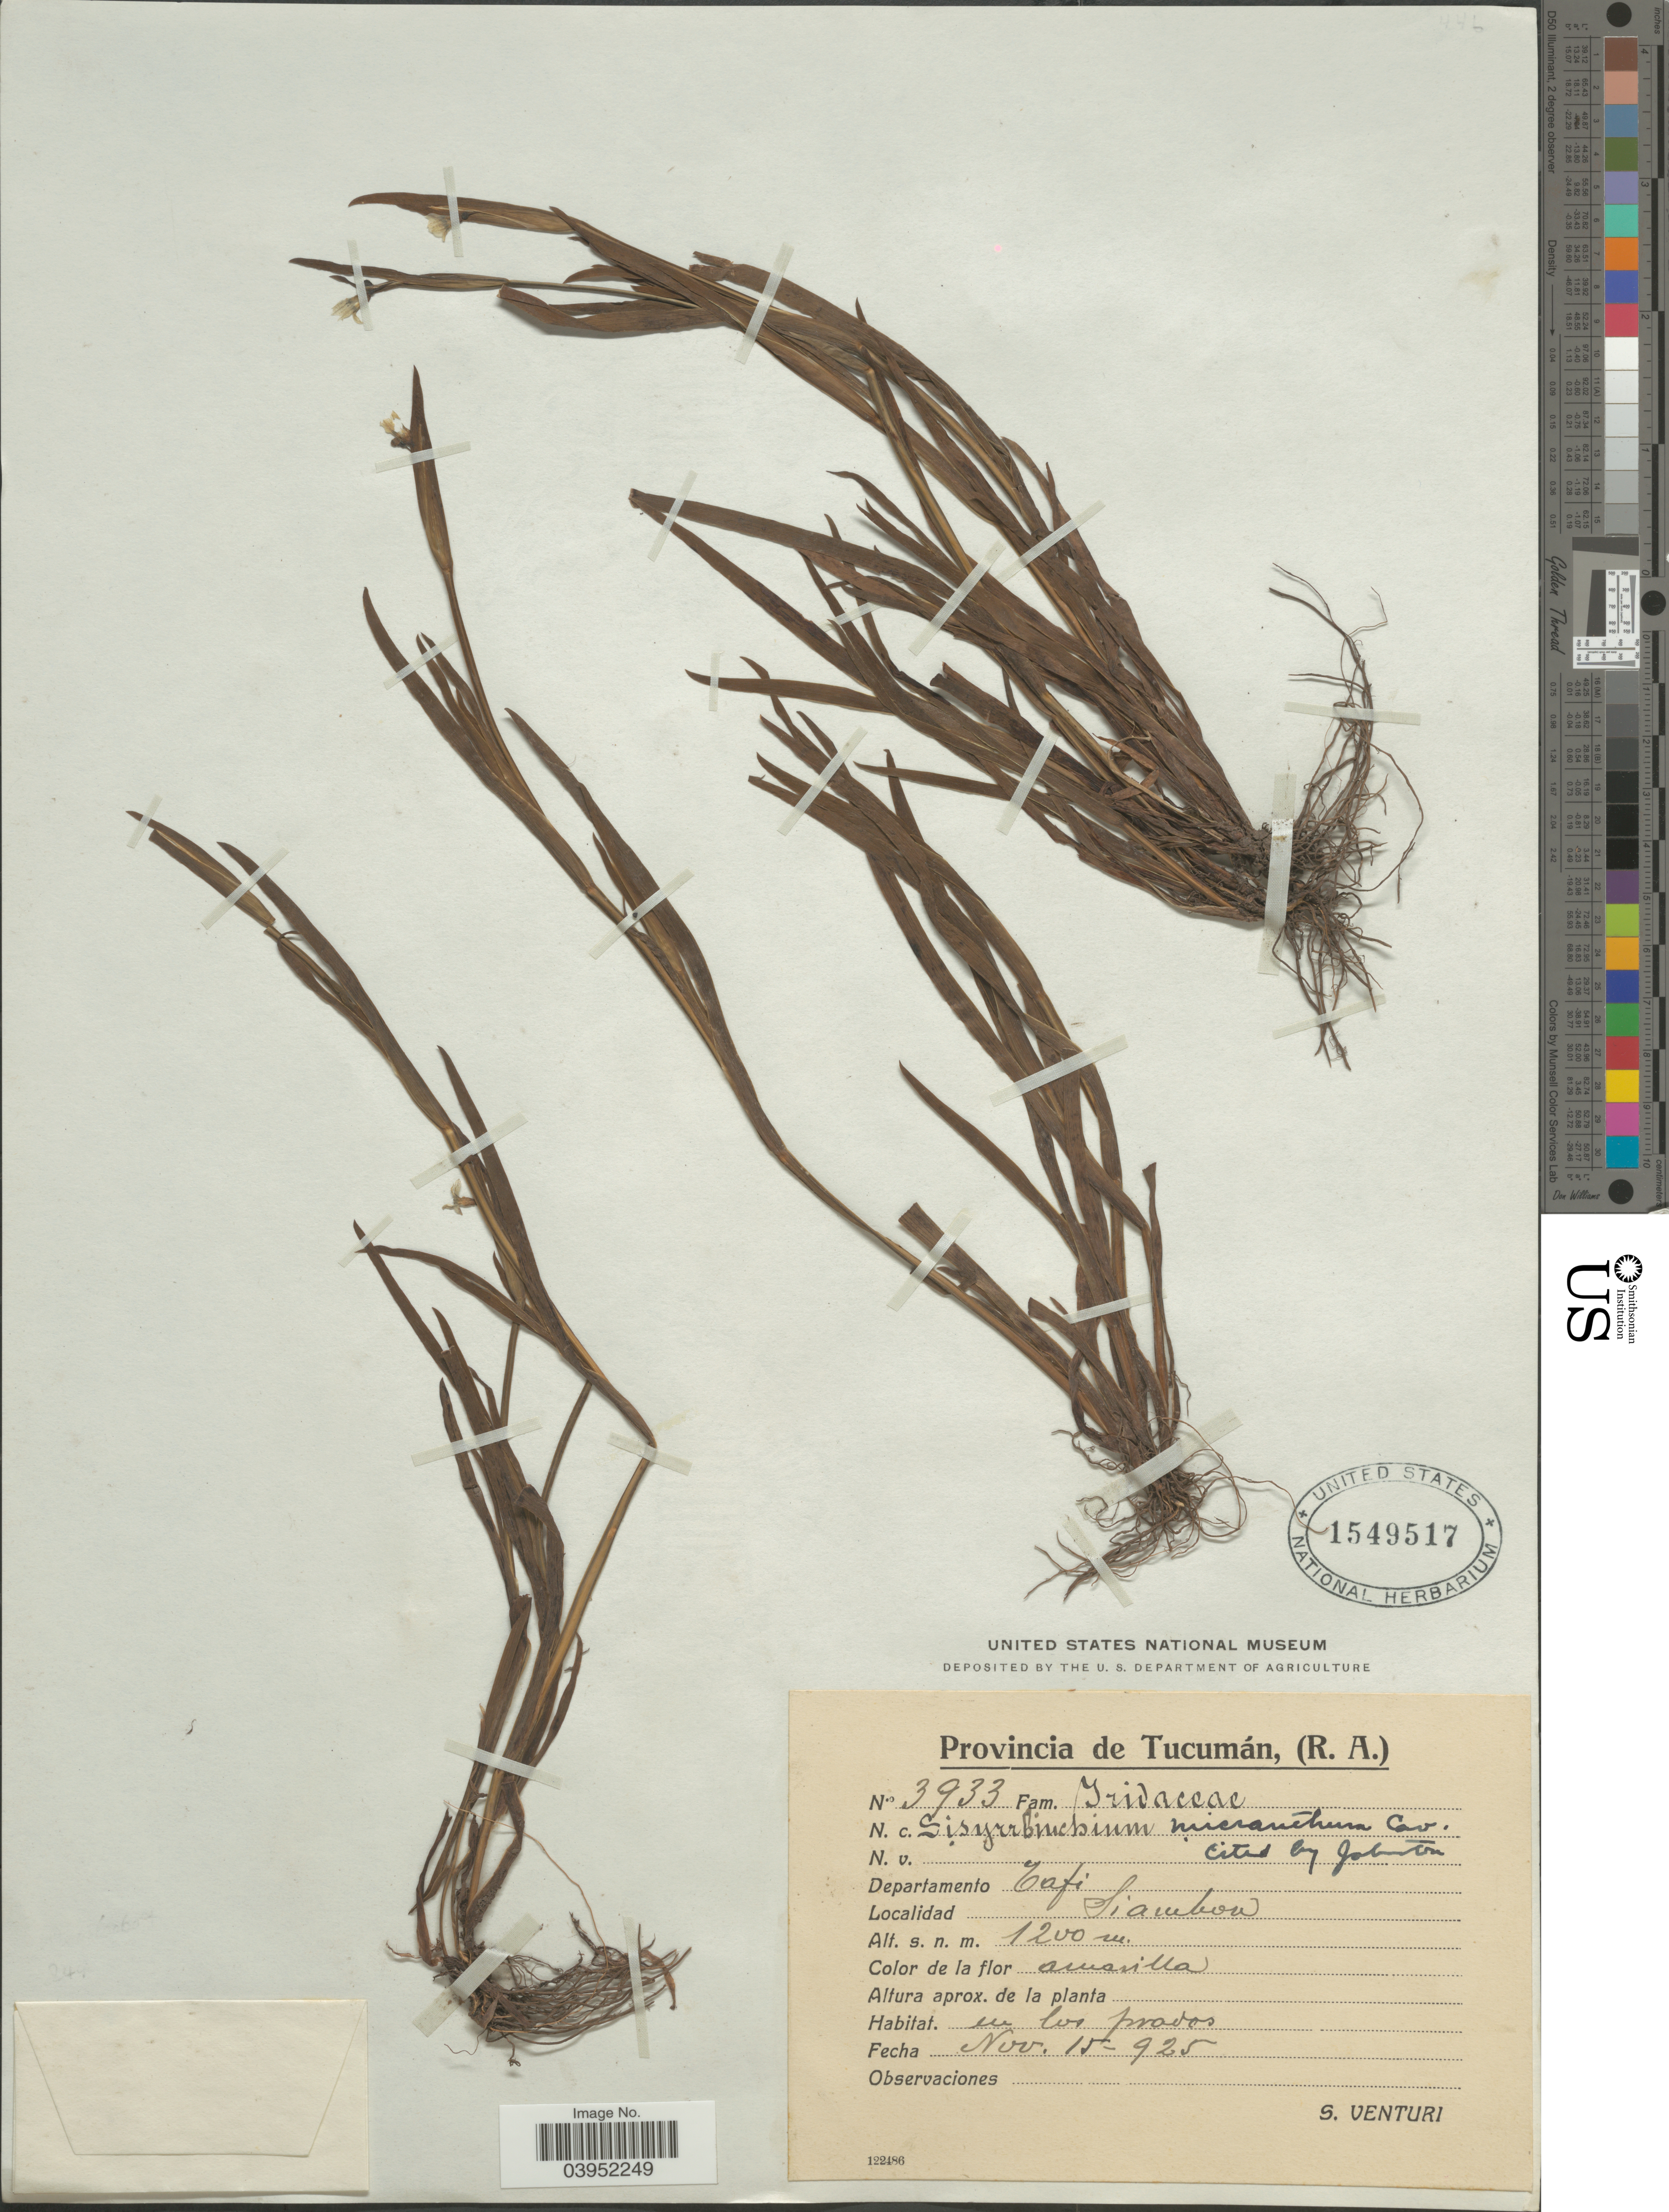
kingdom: Plantae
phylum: Tracheophyta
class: Liliopsida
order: Asparagales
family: Iridaceae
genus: Sisyrinchium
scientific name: Sisyrinchium micranthum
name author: Cav.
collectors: S. Venturi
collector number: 3933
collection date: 1925-11-15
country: Argentina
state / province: Tucuman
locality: Departamento Tafi. Siambon.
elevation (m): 1200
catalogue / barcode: US 1549517